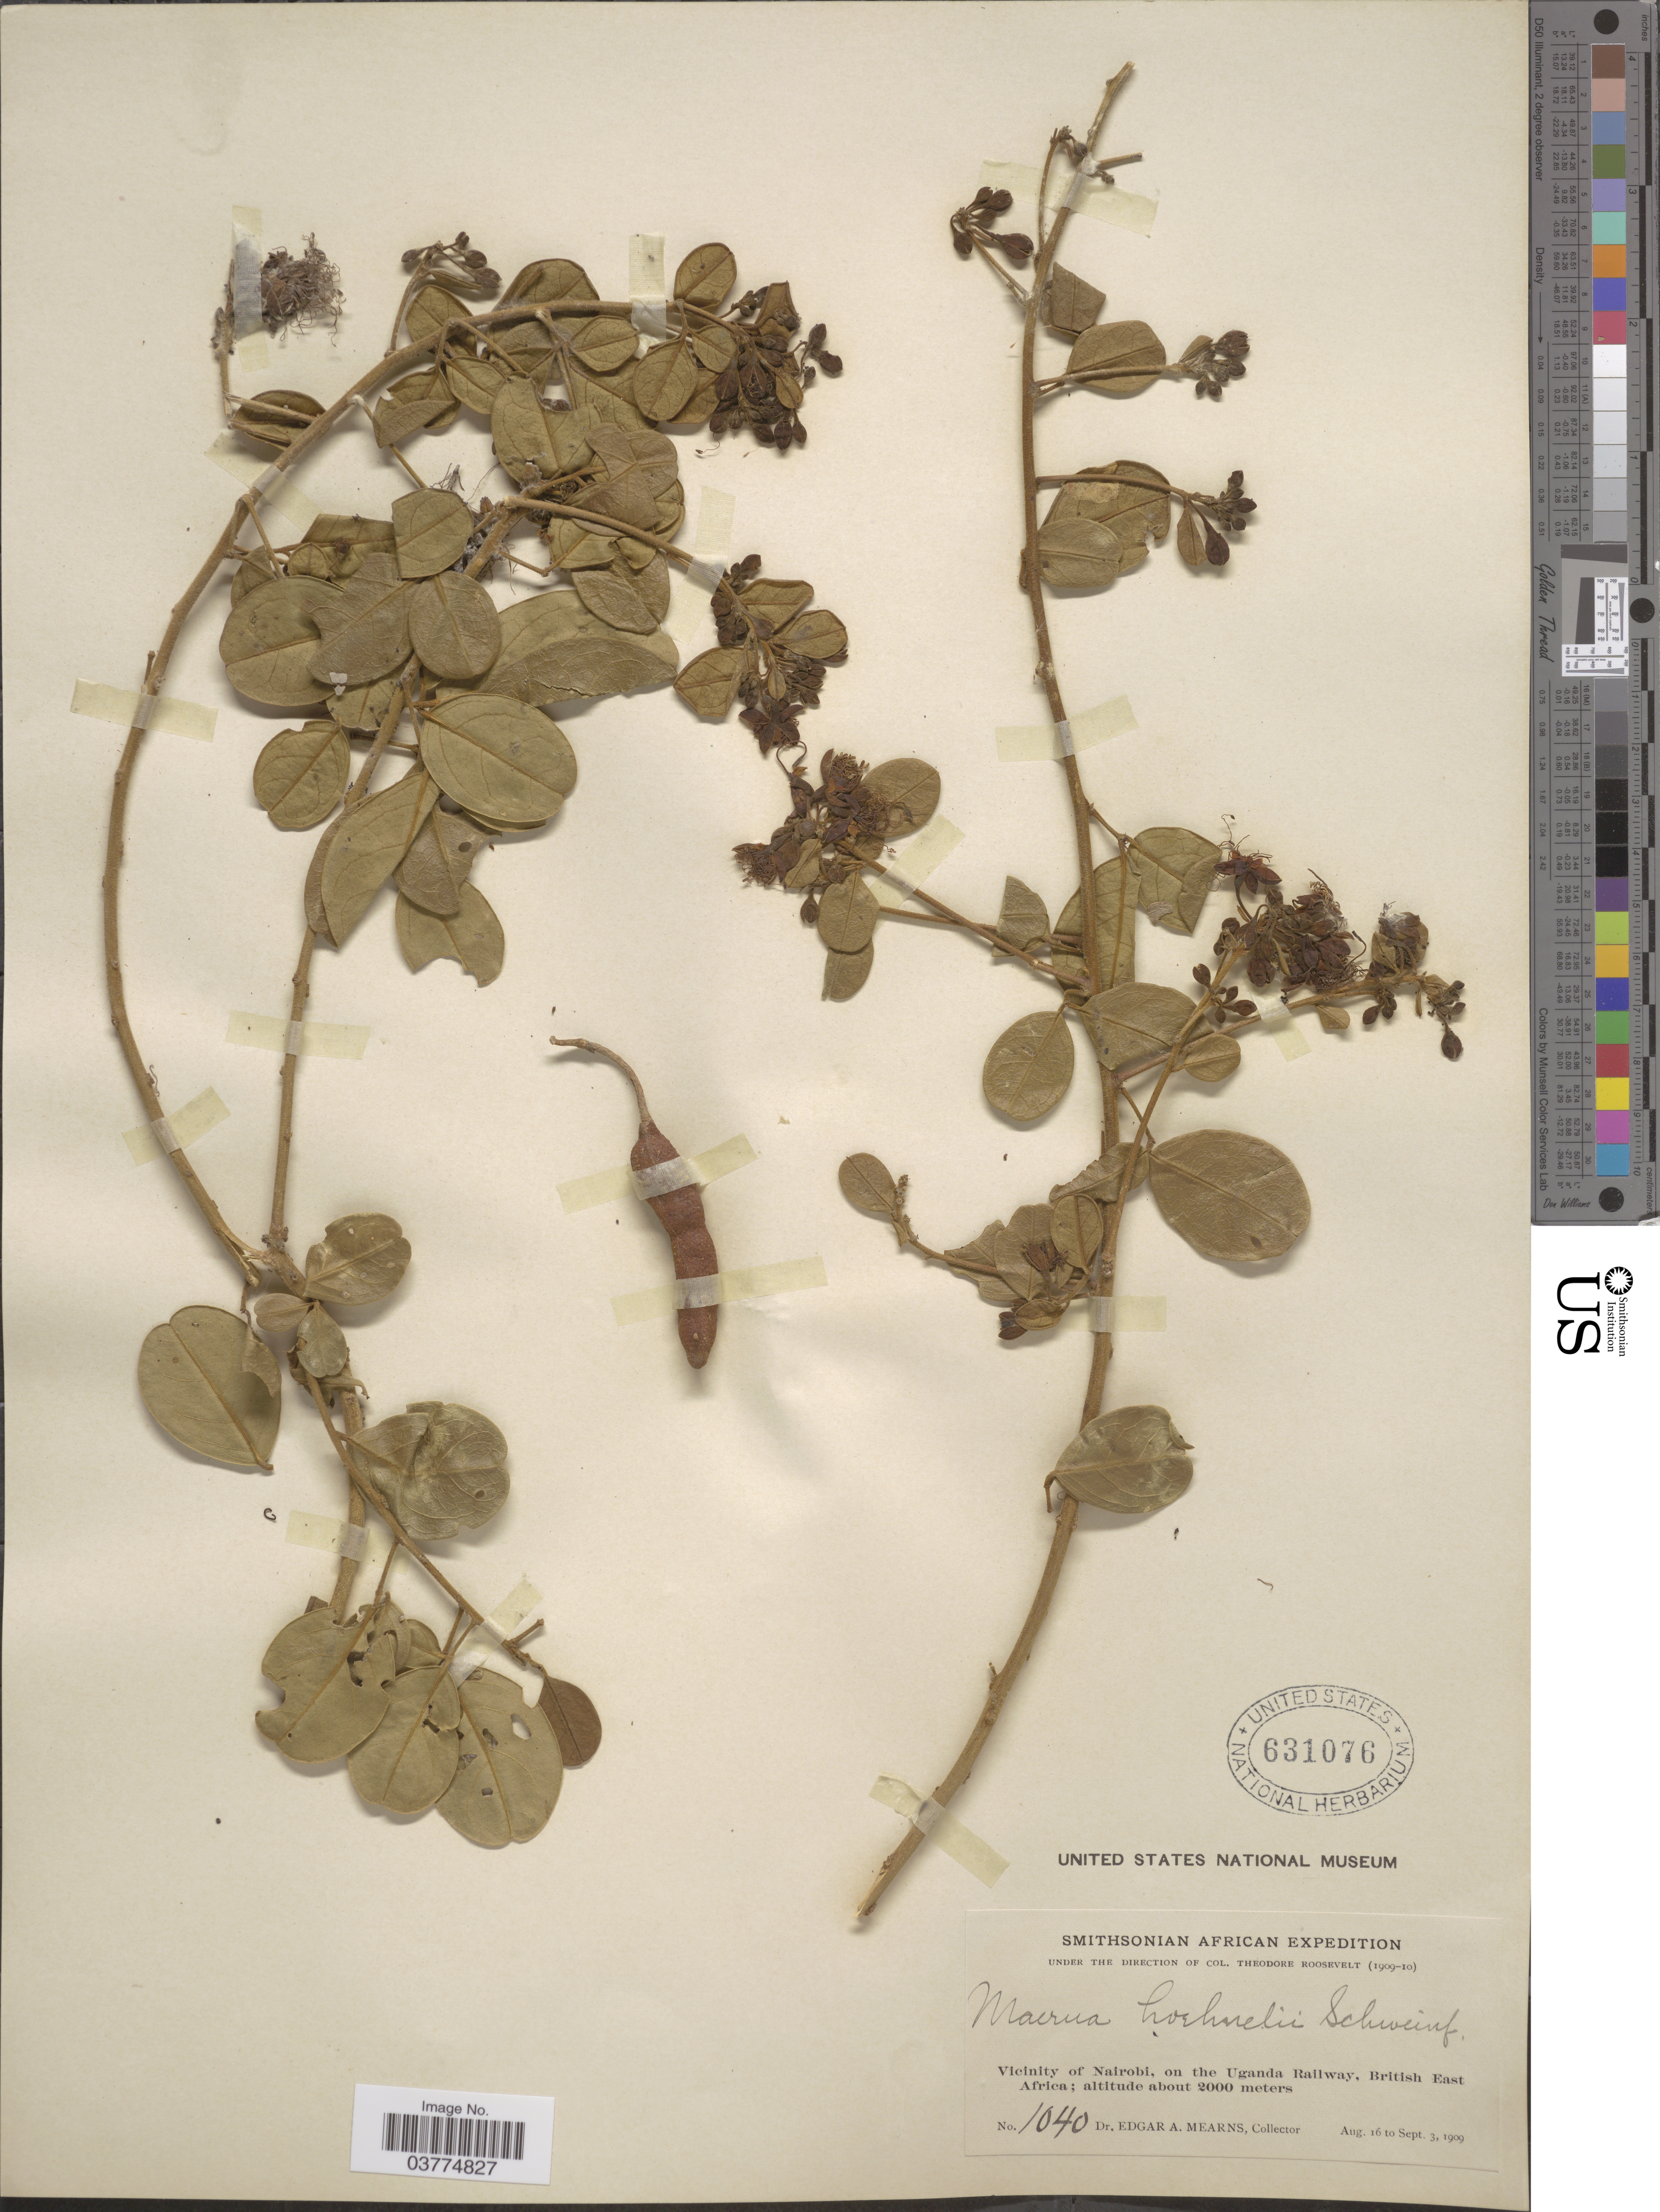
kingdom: Plantae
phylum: Tracheophyta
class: Magnoliopsida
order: Brassicales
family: Capparaceae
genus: Maerua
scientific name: Maerua hoehnelii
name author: Schweinf.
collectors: E. A. Mearns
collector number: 1040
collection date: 1909-08-16/1909-09-03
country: Kenya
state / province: Nairobi Area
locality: Vicinity of Nairobi, on the Uganda Railway, British East Africa.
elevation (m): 2000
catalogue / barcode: US 631076